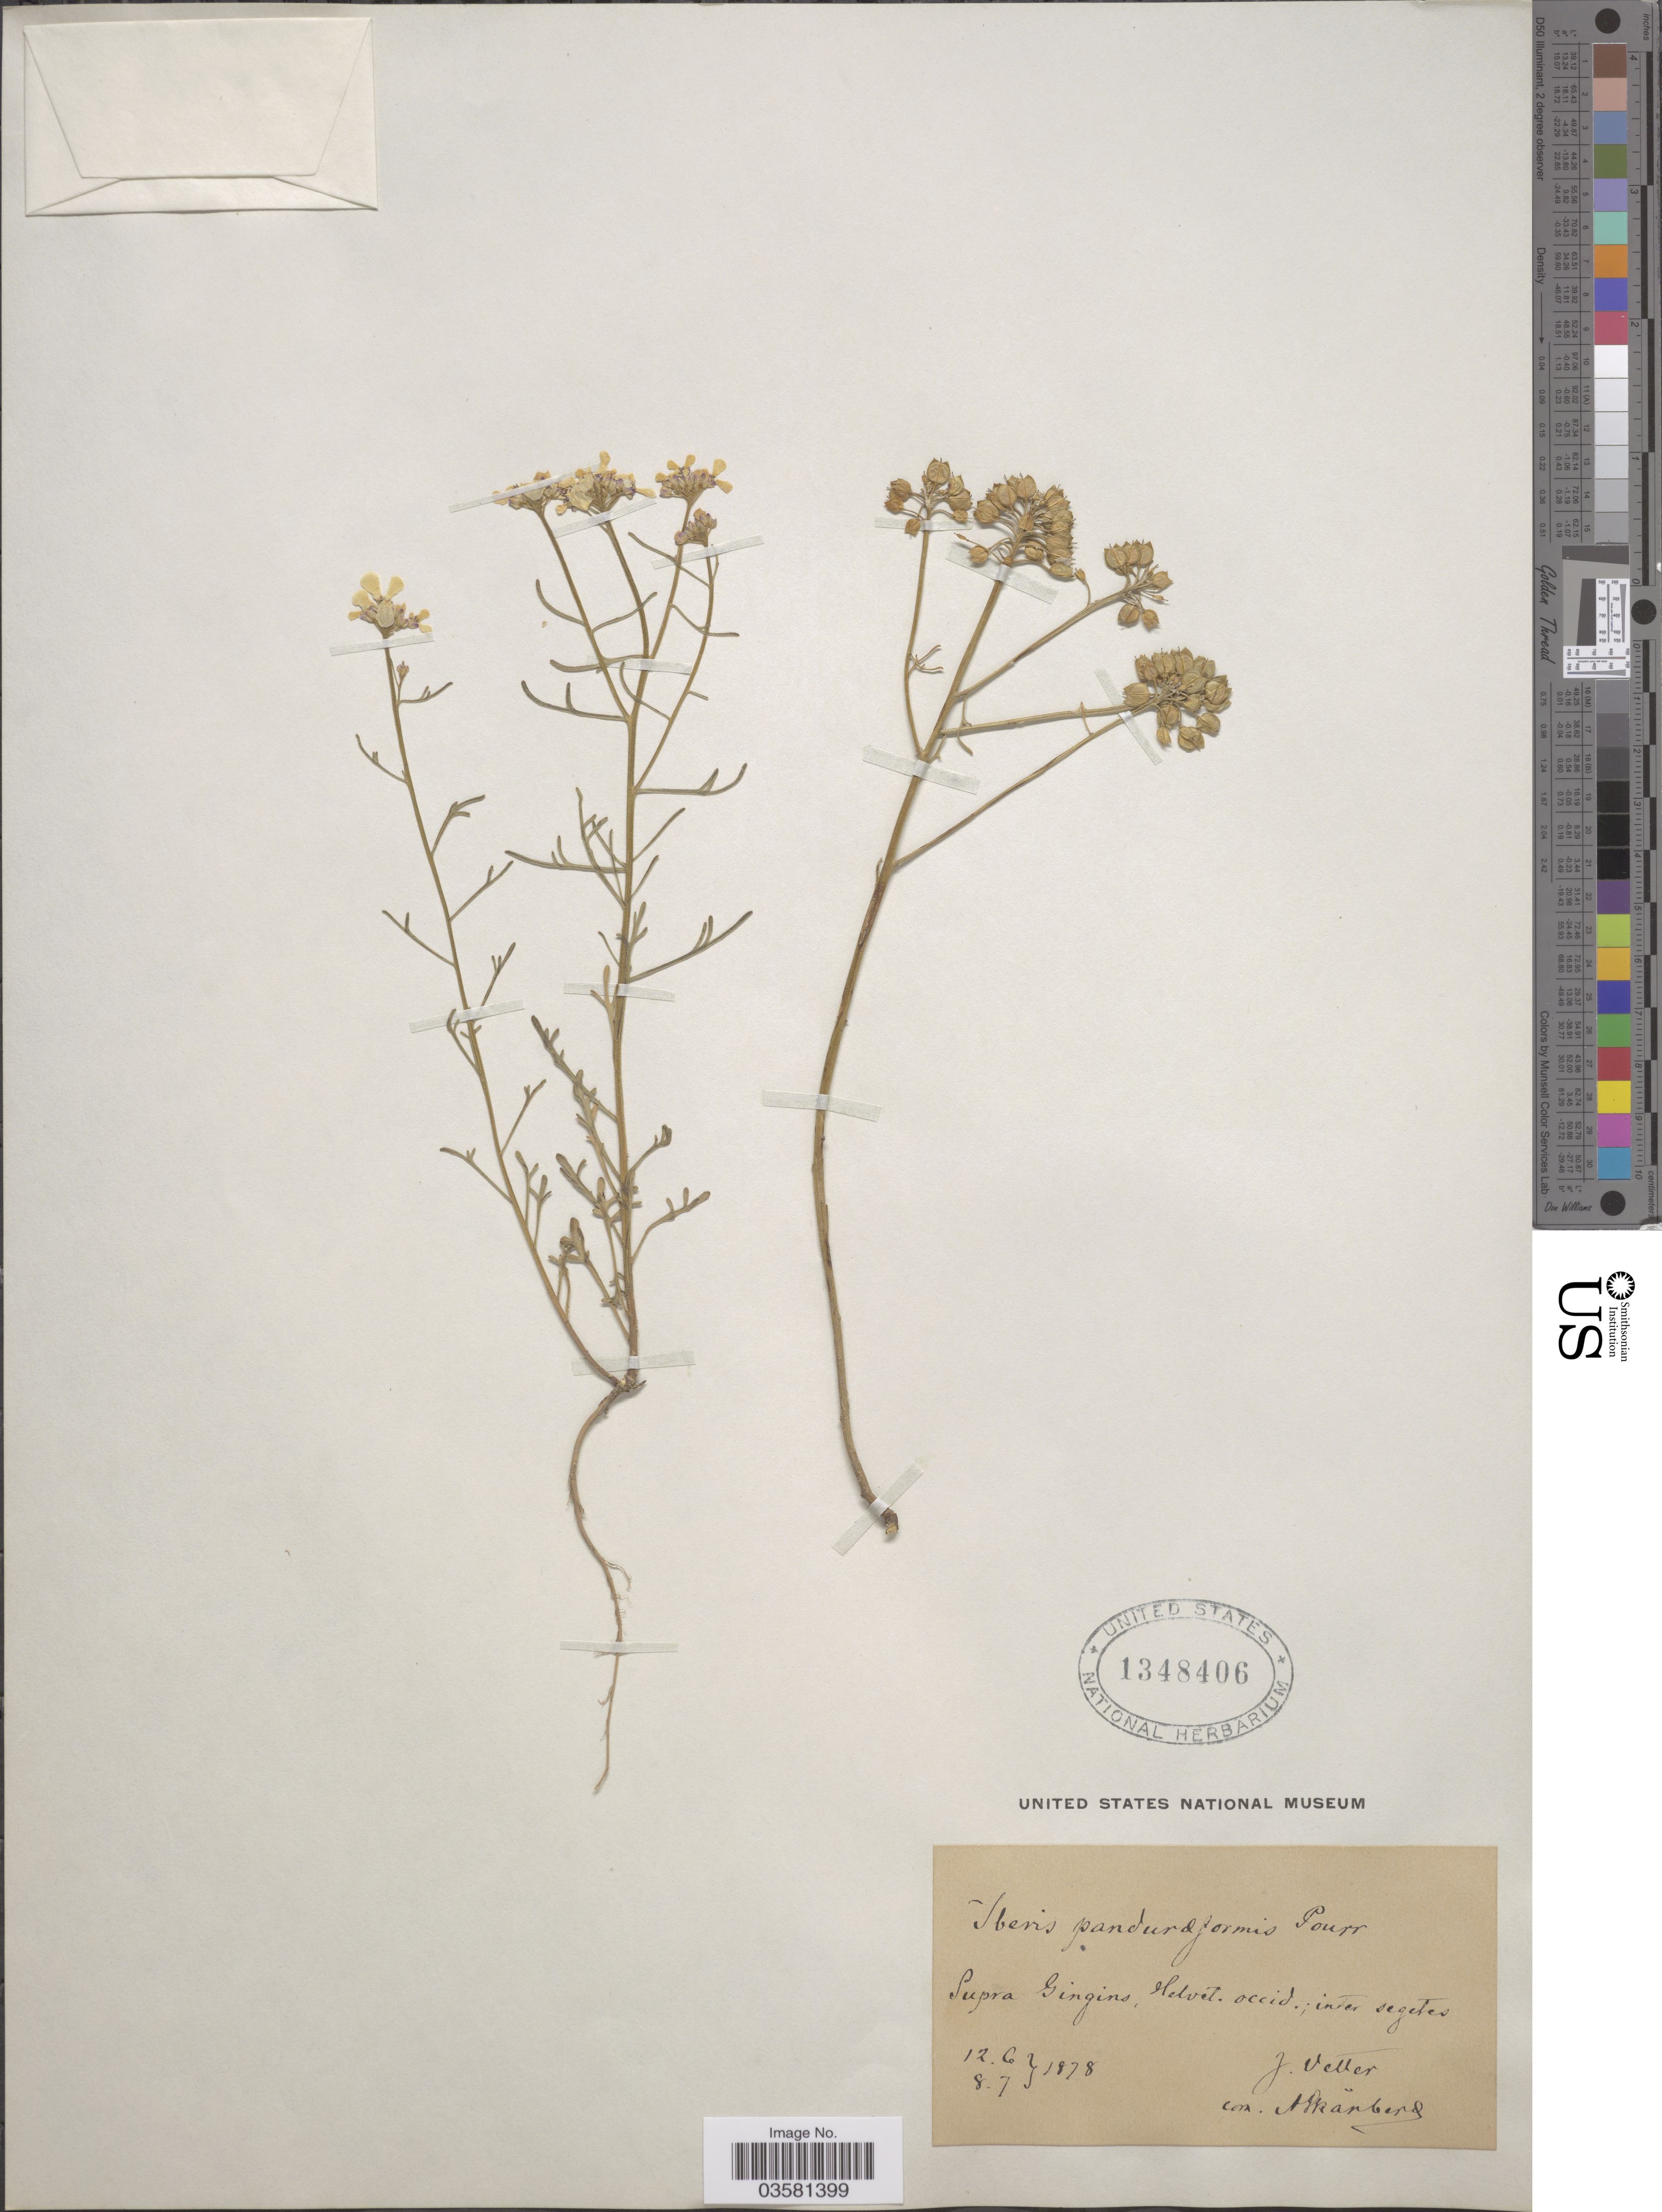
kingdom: Plantae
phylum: Tracheophyta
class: Magnoliopsida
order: Brassicales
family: Brassicaceae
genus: Iberis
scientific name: Iberis panduraeformis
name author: Pourr.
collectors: J. Vetter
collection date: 1878-06-12/1878-07-08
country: Switzerland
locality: Supra Gingins, Helvet. occid., inter segetes.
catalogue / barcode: US 1348406